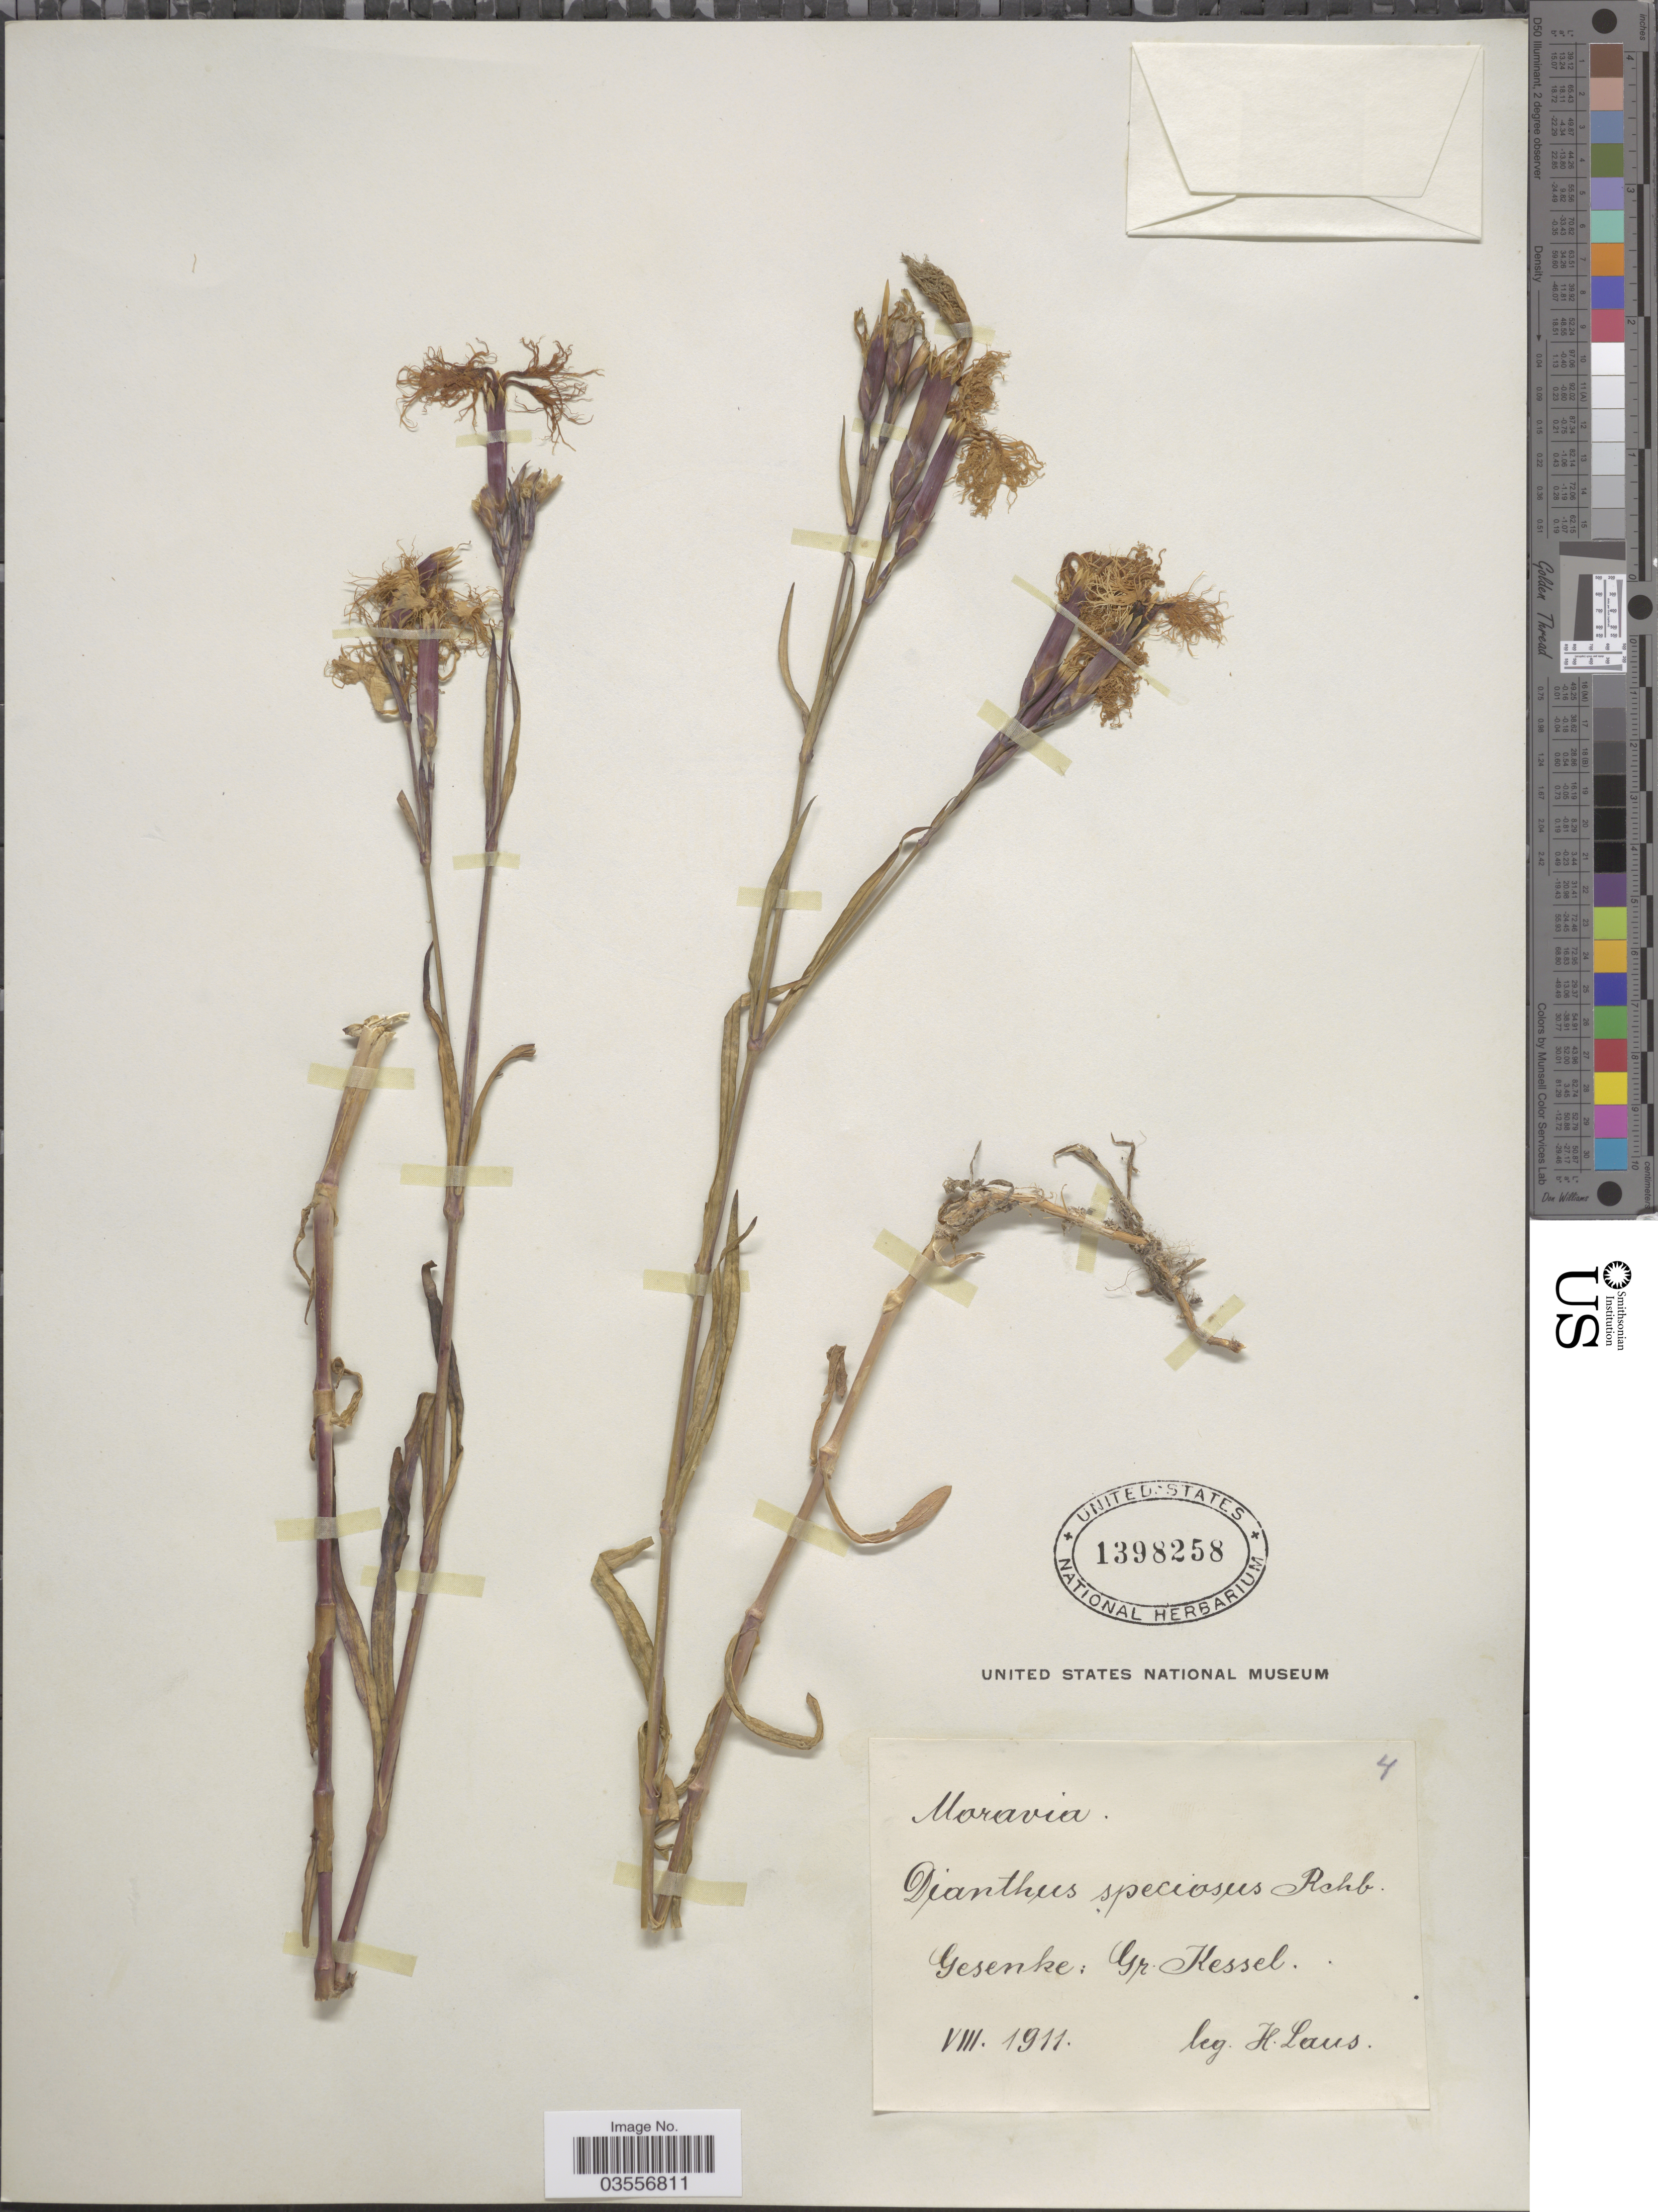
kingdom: Plantae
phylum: Tracheophyta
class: Magnoliopsida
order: Caryophyllales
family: Caryophyllaceae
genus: Dianthus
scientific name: Dianthus speciosus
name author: (Rchb.) Rchb.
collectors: H. Laus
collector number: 4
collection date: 1911-08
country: Czechia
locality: Moravia. Gesenke: Gr. Kessel.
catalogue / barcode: US 1398258